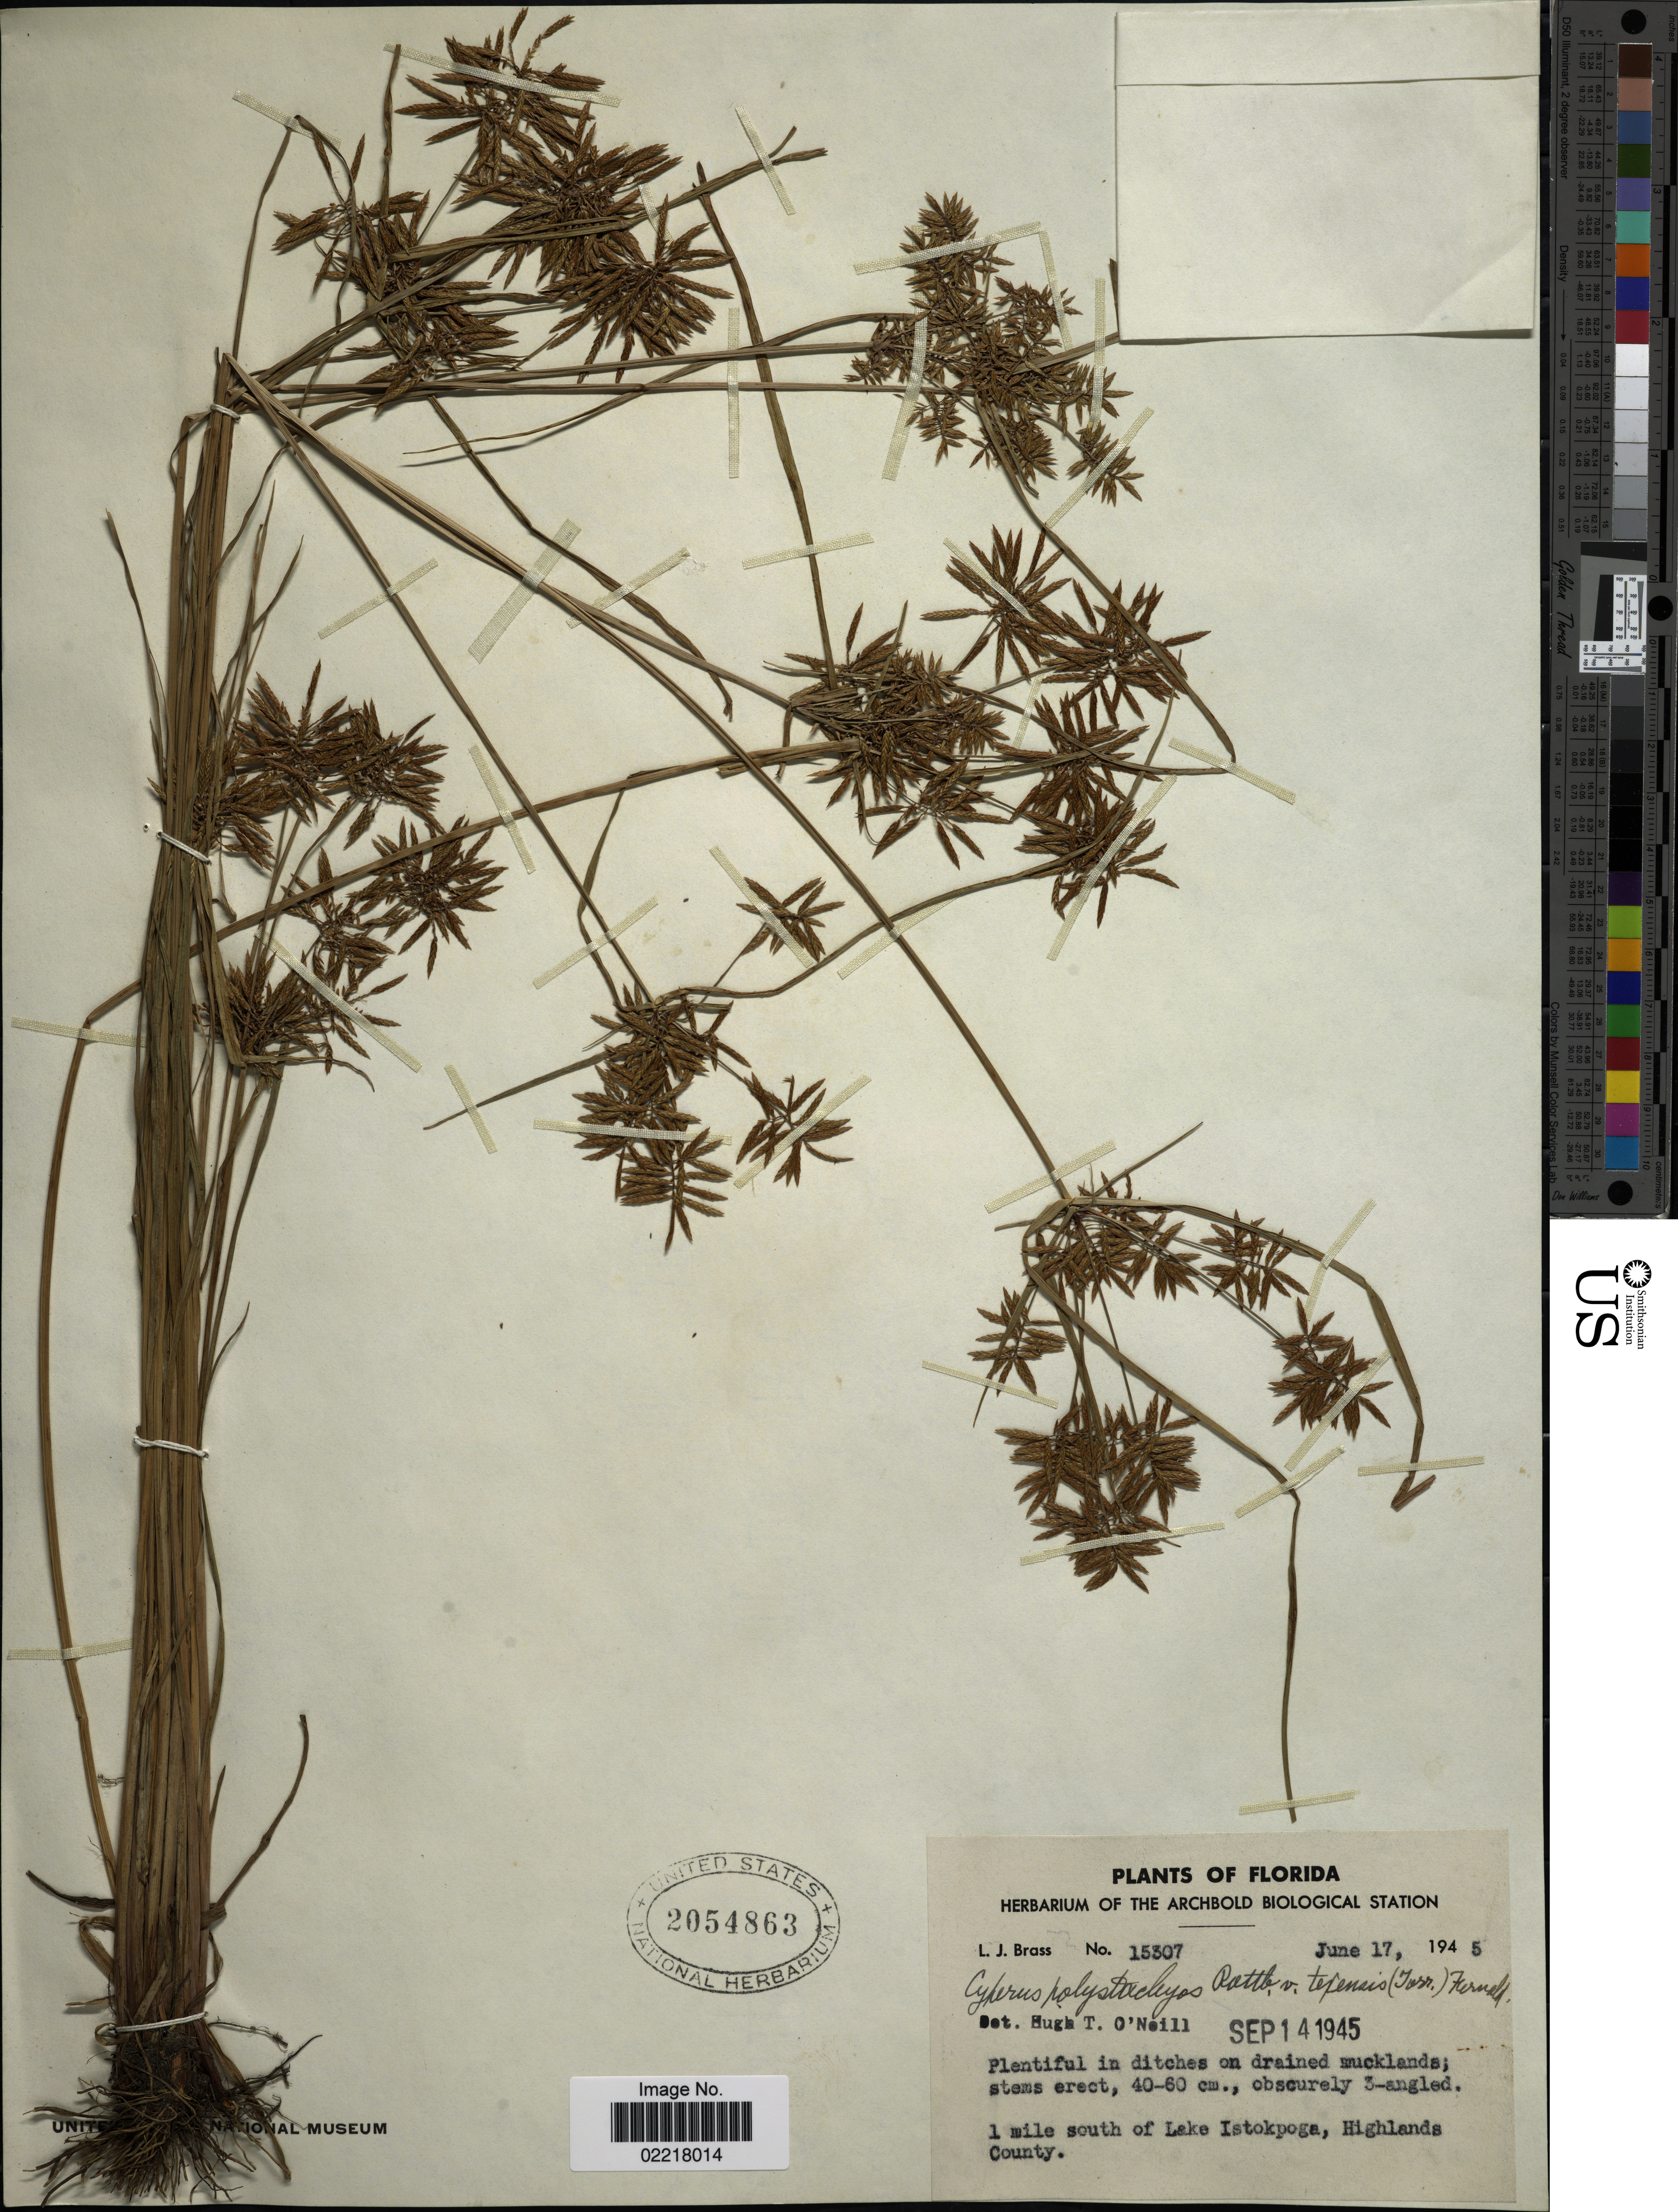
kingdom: Plantae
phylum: Tracheophyta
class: Liliopsida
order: Poales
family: Cyperaceae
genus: Cyperus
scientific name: Cyperus polystachyos var. texensis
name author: (Torr.) Fernald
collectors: L. J. Brass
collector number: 15307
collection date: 1945-06-17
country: United States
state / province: Florida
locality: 1 mile south of Lake Istokpoga, Highlands County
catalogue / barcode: US 2054863